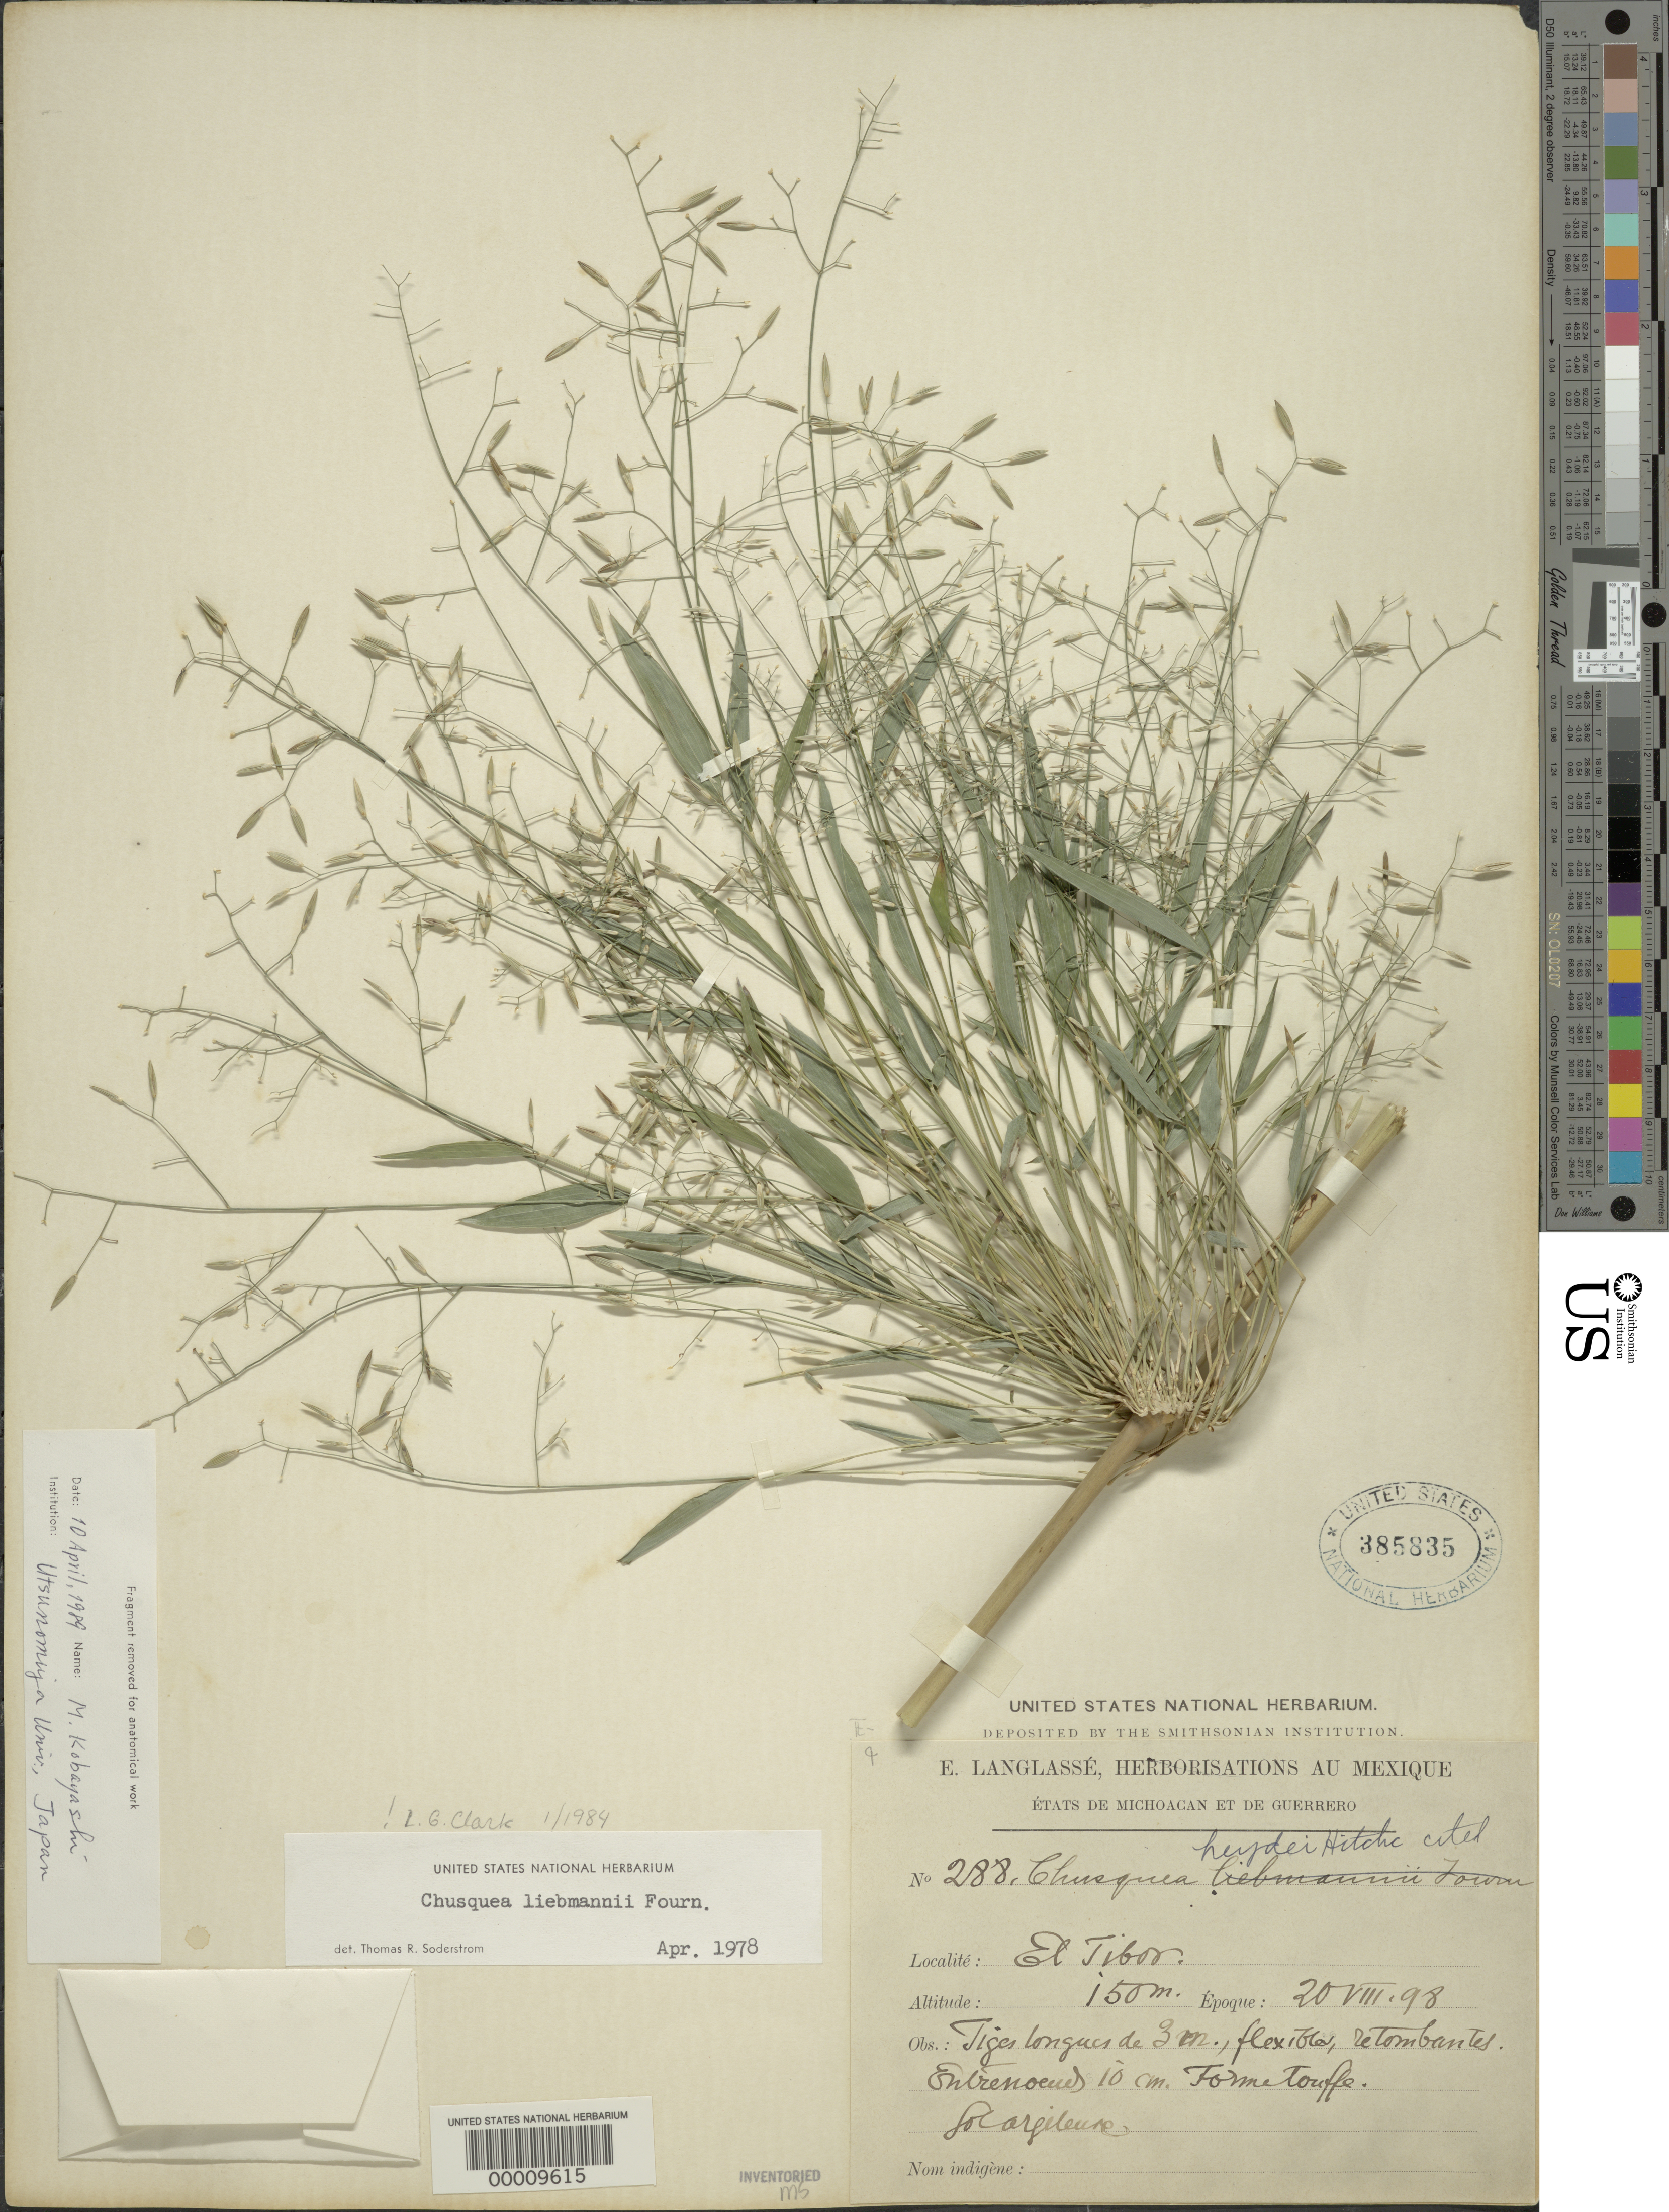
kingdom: Plantae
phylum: Tracheophyta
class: Liliopsida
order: Poales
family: Poaceae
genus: Chusquea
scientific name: Chusquea liebmannii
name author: E. Fourn.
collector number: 288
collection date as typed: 20 Aug 1898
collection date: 1898-08-20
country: Mexico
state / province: Guerrero / Michoacán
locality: El Tibor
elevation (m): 150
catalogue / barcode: US 385835